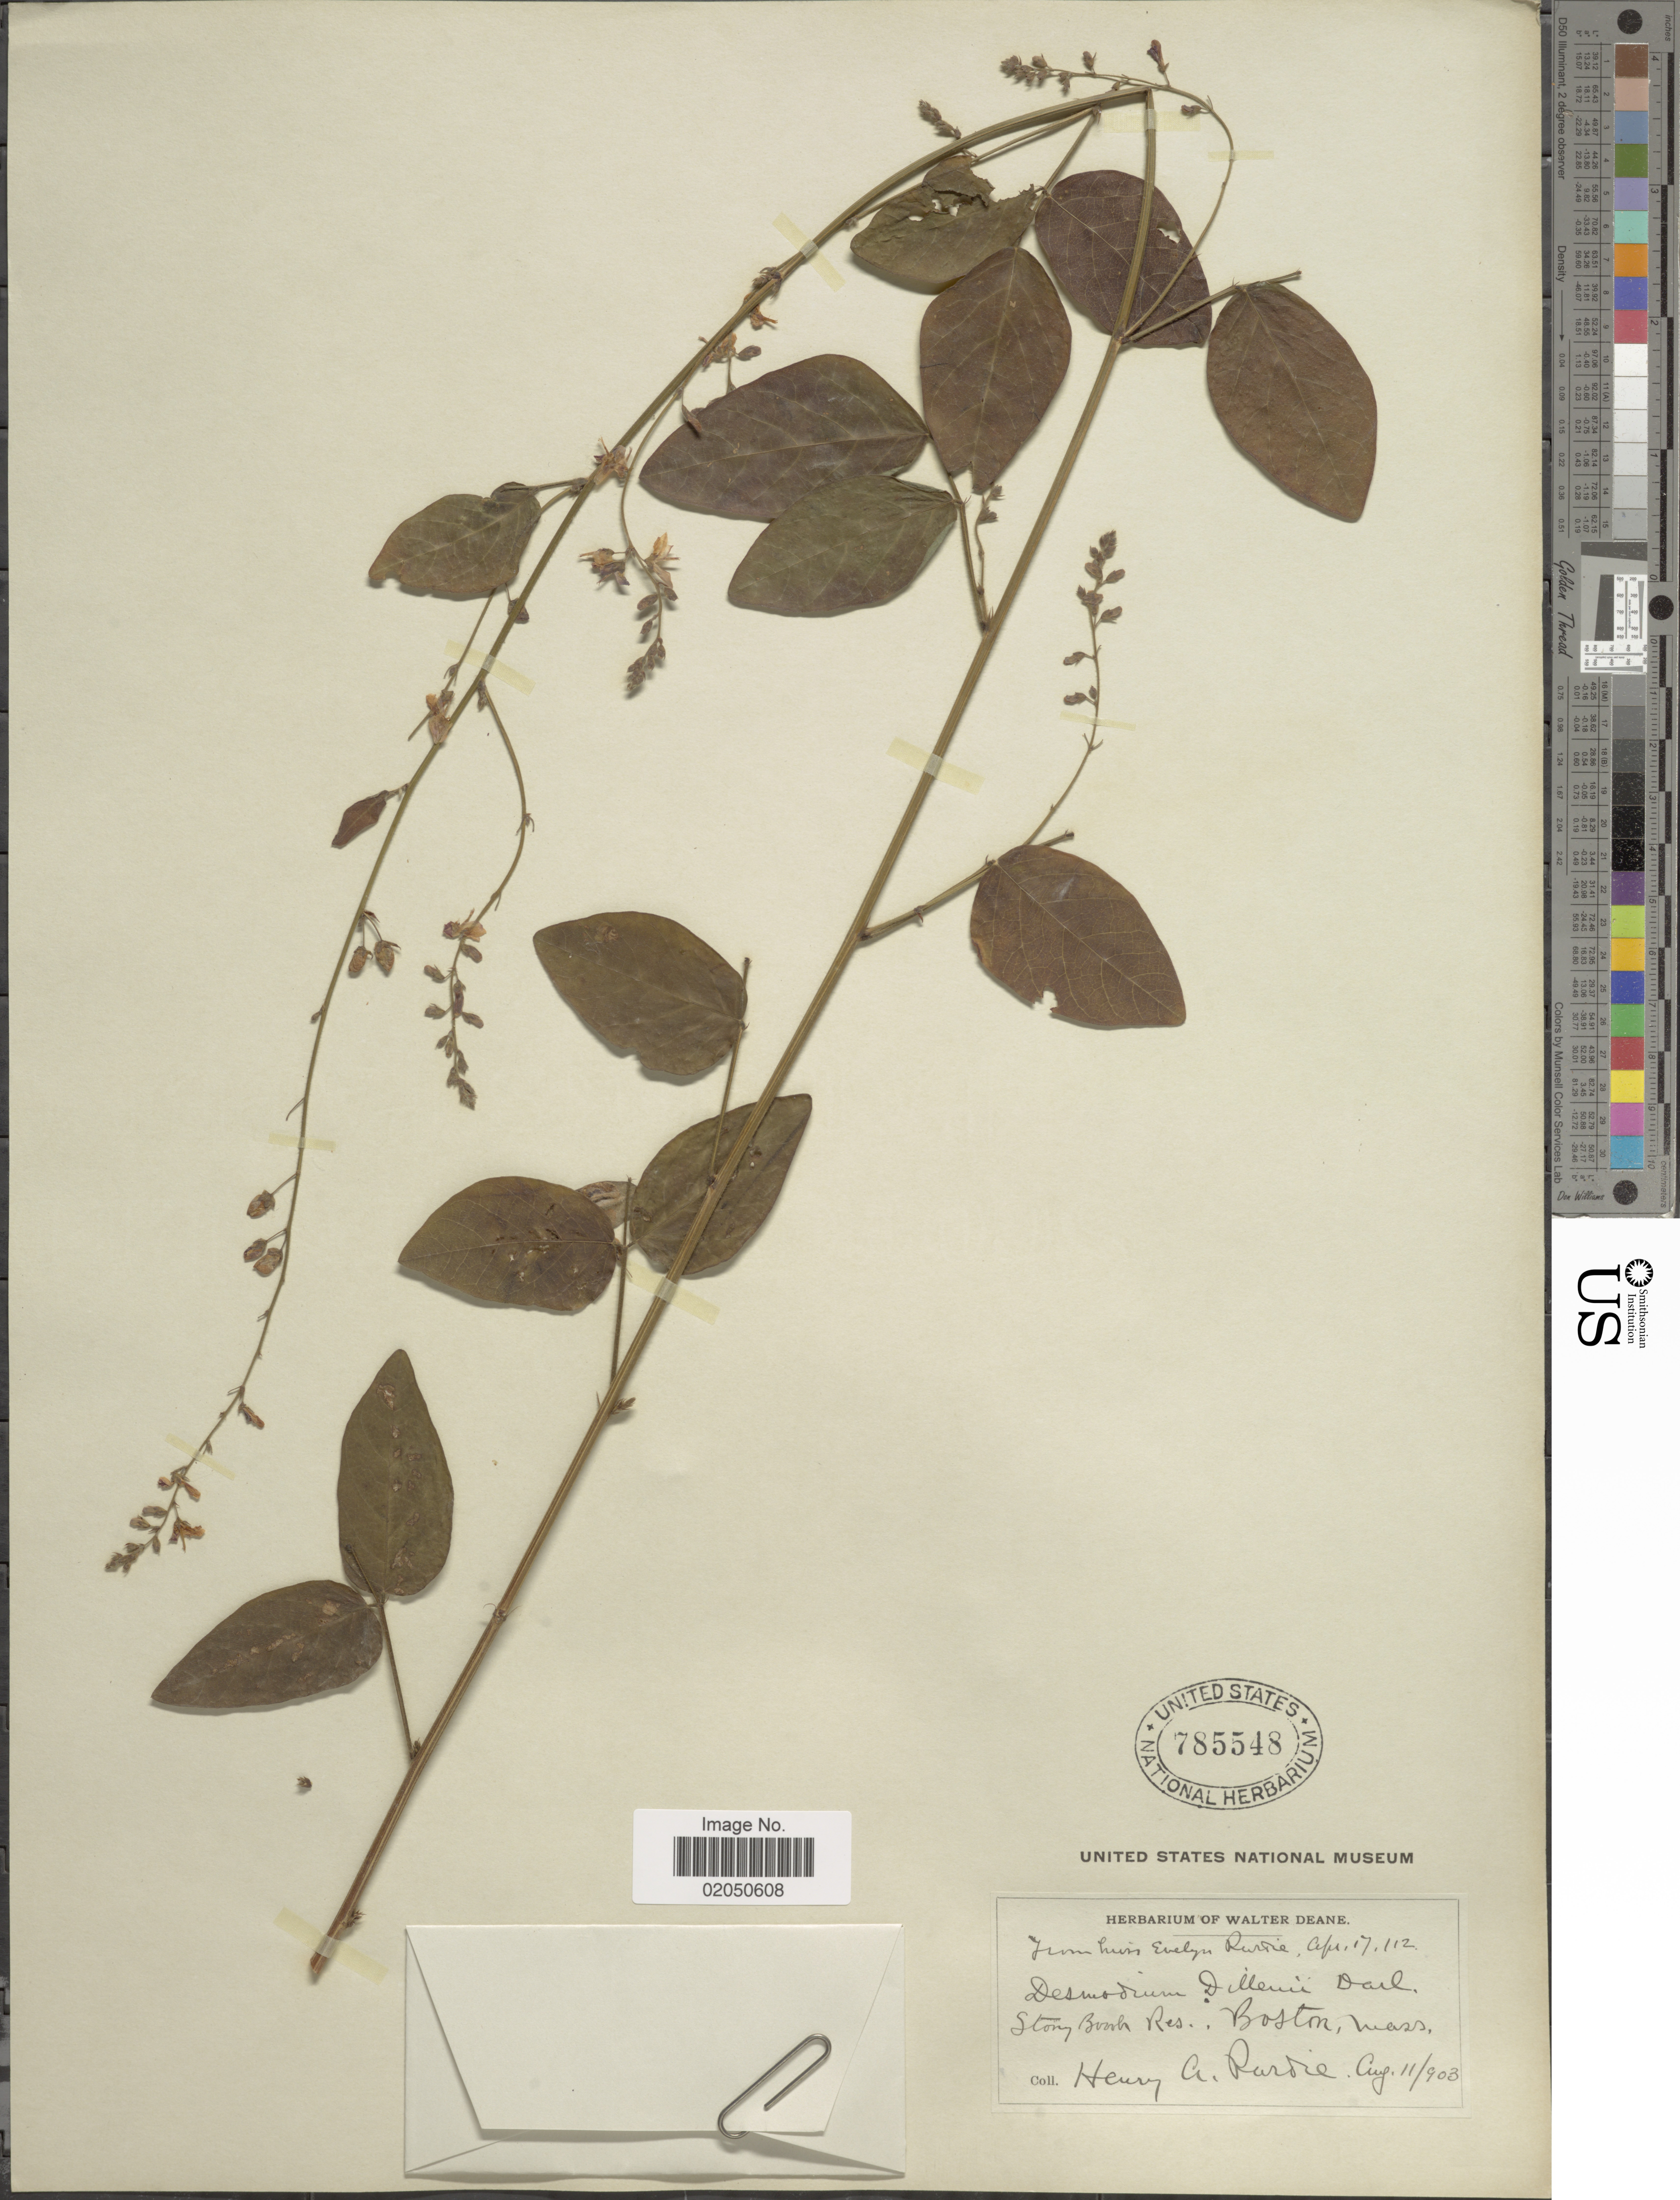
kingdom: Plantae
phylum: Tracheophyta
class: Magnoliopsida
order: Fabales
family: Fabaceae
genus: Desmodium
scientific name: Desmodium perplexum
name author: B.G. Schub.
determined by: Strong, Mark T., (BOT), Smithsonian Institution - National Museum of Natural History (UNITED STATES)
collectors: H. Purdie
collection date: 1903-08-11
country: United States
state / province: Massachusetts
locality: Boston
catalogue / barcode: US 785548